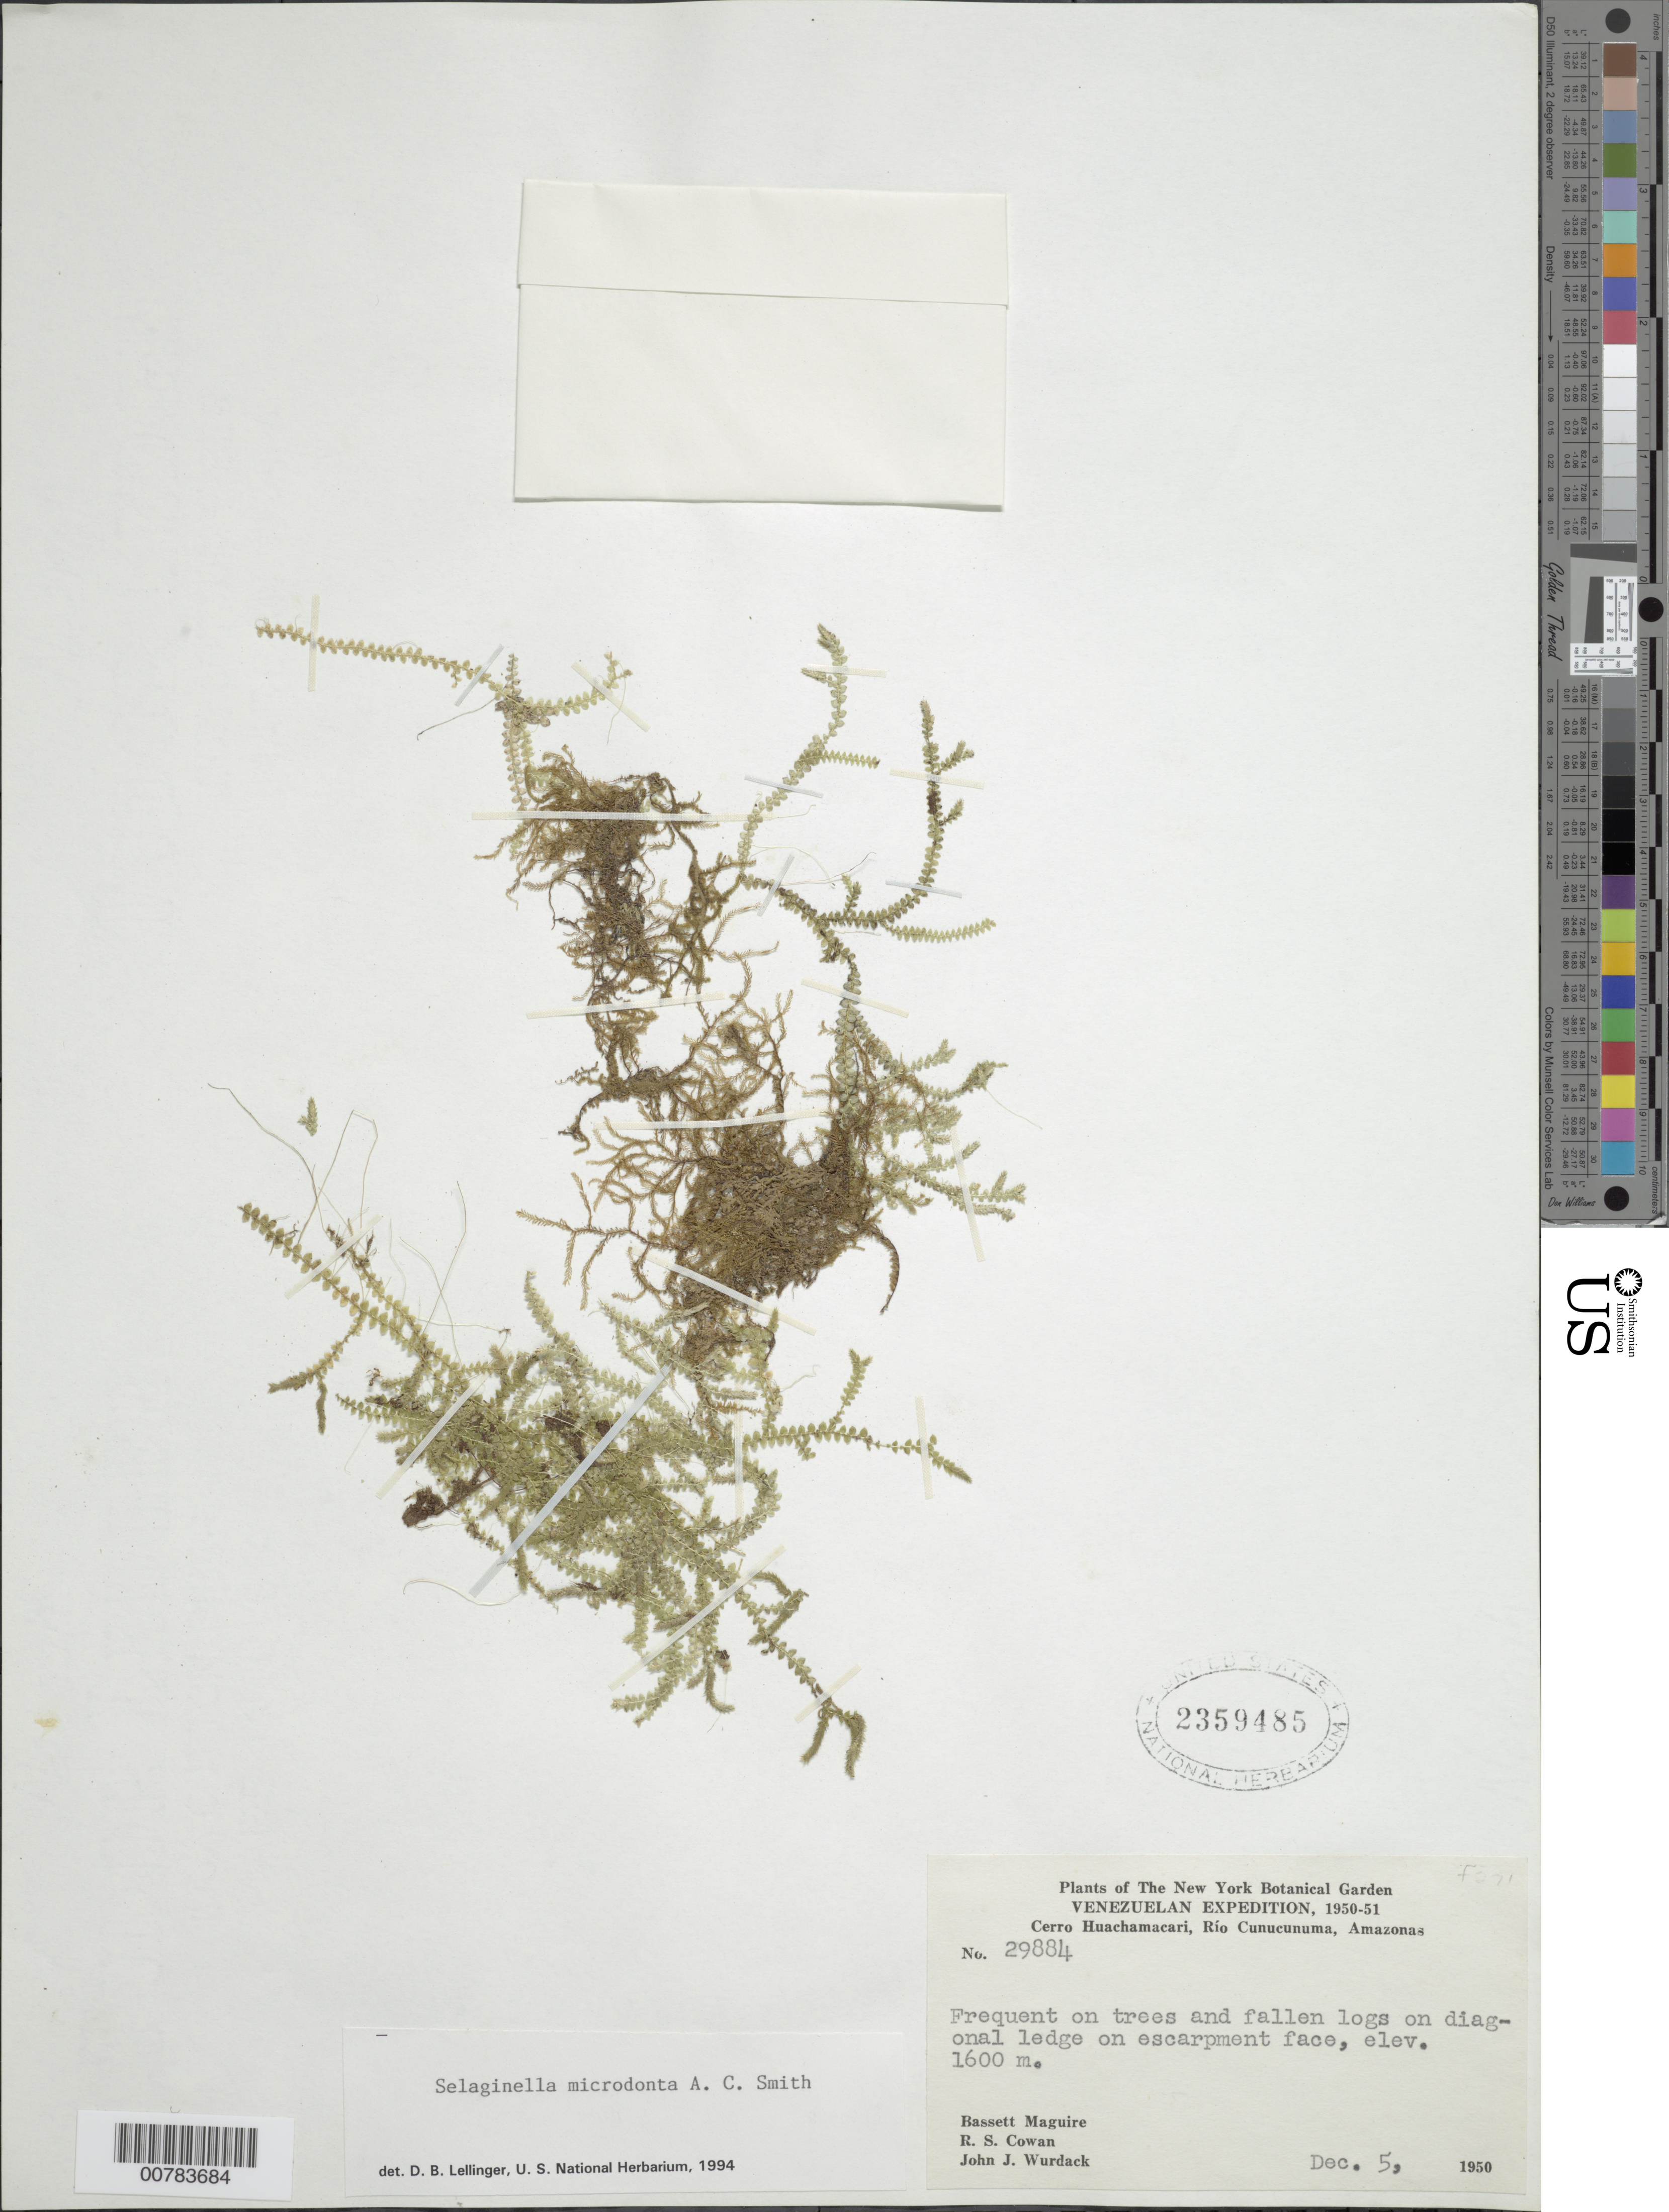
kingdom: Plantae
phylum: Tracheophyta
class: Lycopodiopsida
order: Selaginellales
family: Selaginellaceae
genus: Selaginella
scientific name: Selaginella microdonta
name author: A.C. Sm.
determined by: Lellinger, David B., (BOT), Smithsonian Institution - National Museum of Natural History (UNITED STATES)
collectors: B. Maguire, R. S. Cowan & J. J. Wurdack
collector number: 29884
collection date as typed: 5-Dec-50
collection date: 1950-12-05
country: Venezuela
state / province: Amazonas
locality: Cerro Huachamacari, Río Cunucunuma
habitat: On trees and fallen logs on diagonal ledge on escarpment face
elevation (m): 1600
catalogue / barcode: US 2359485